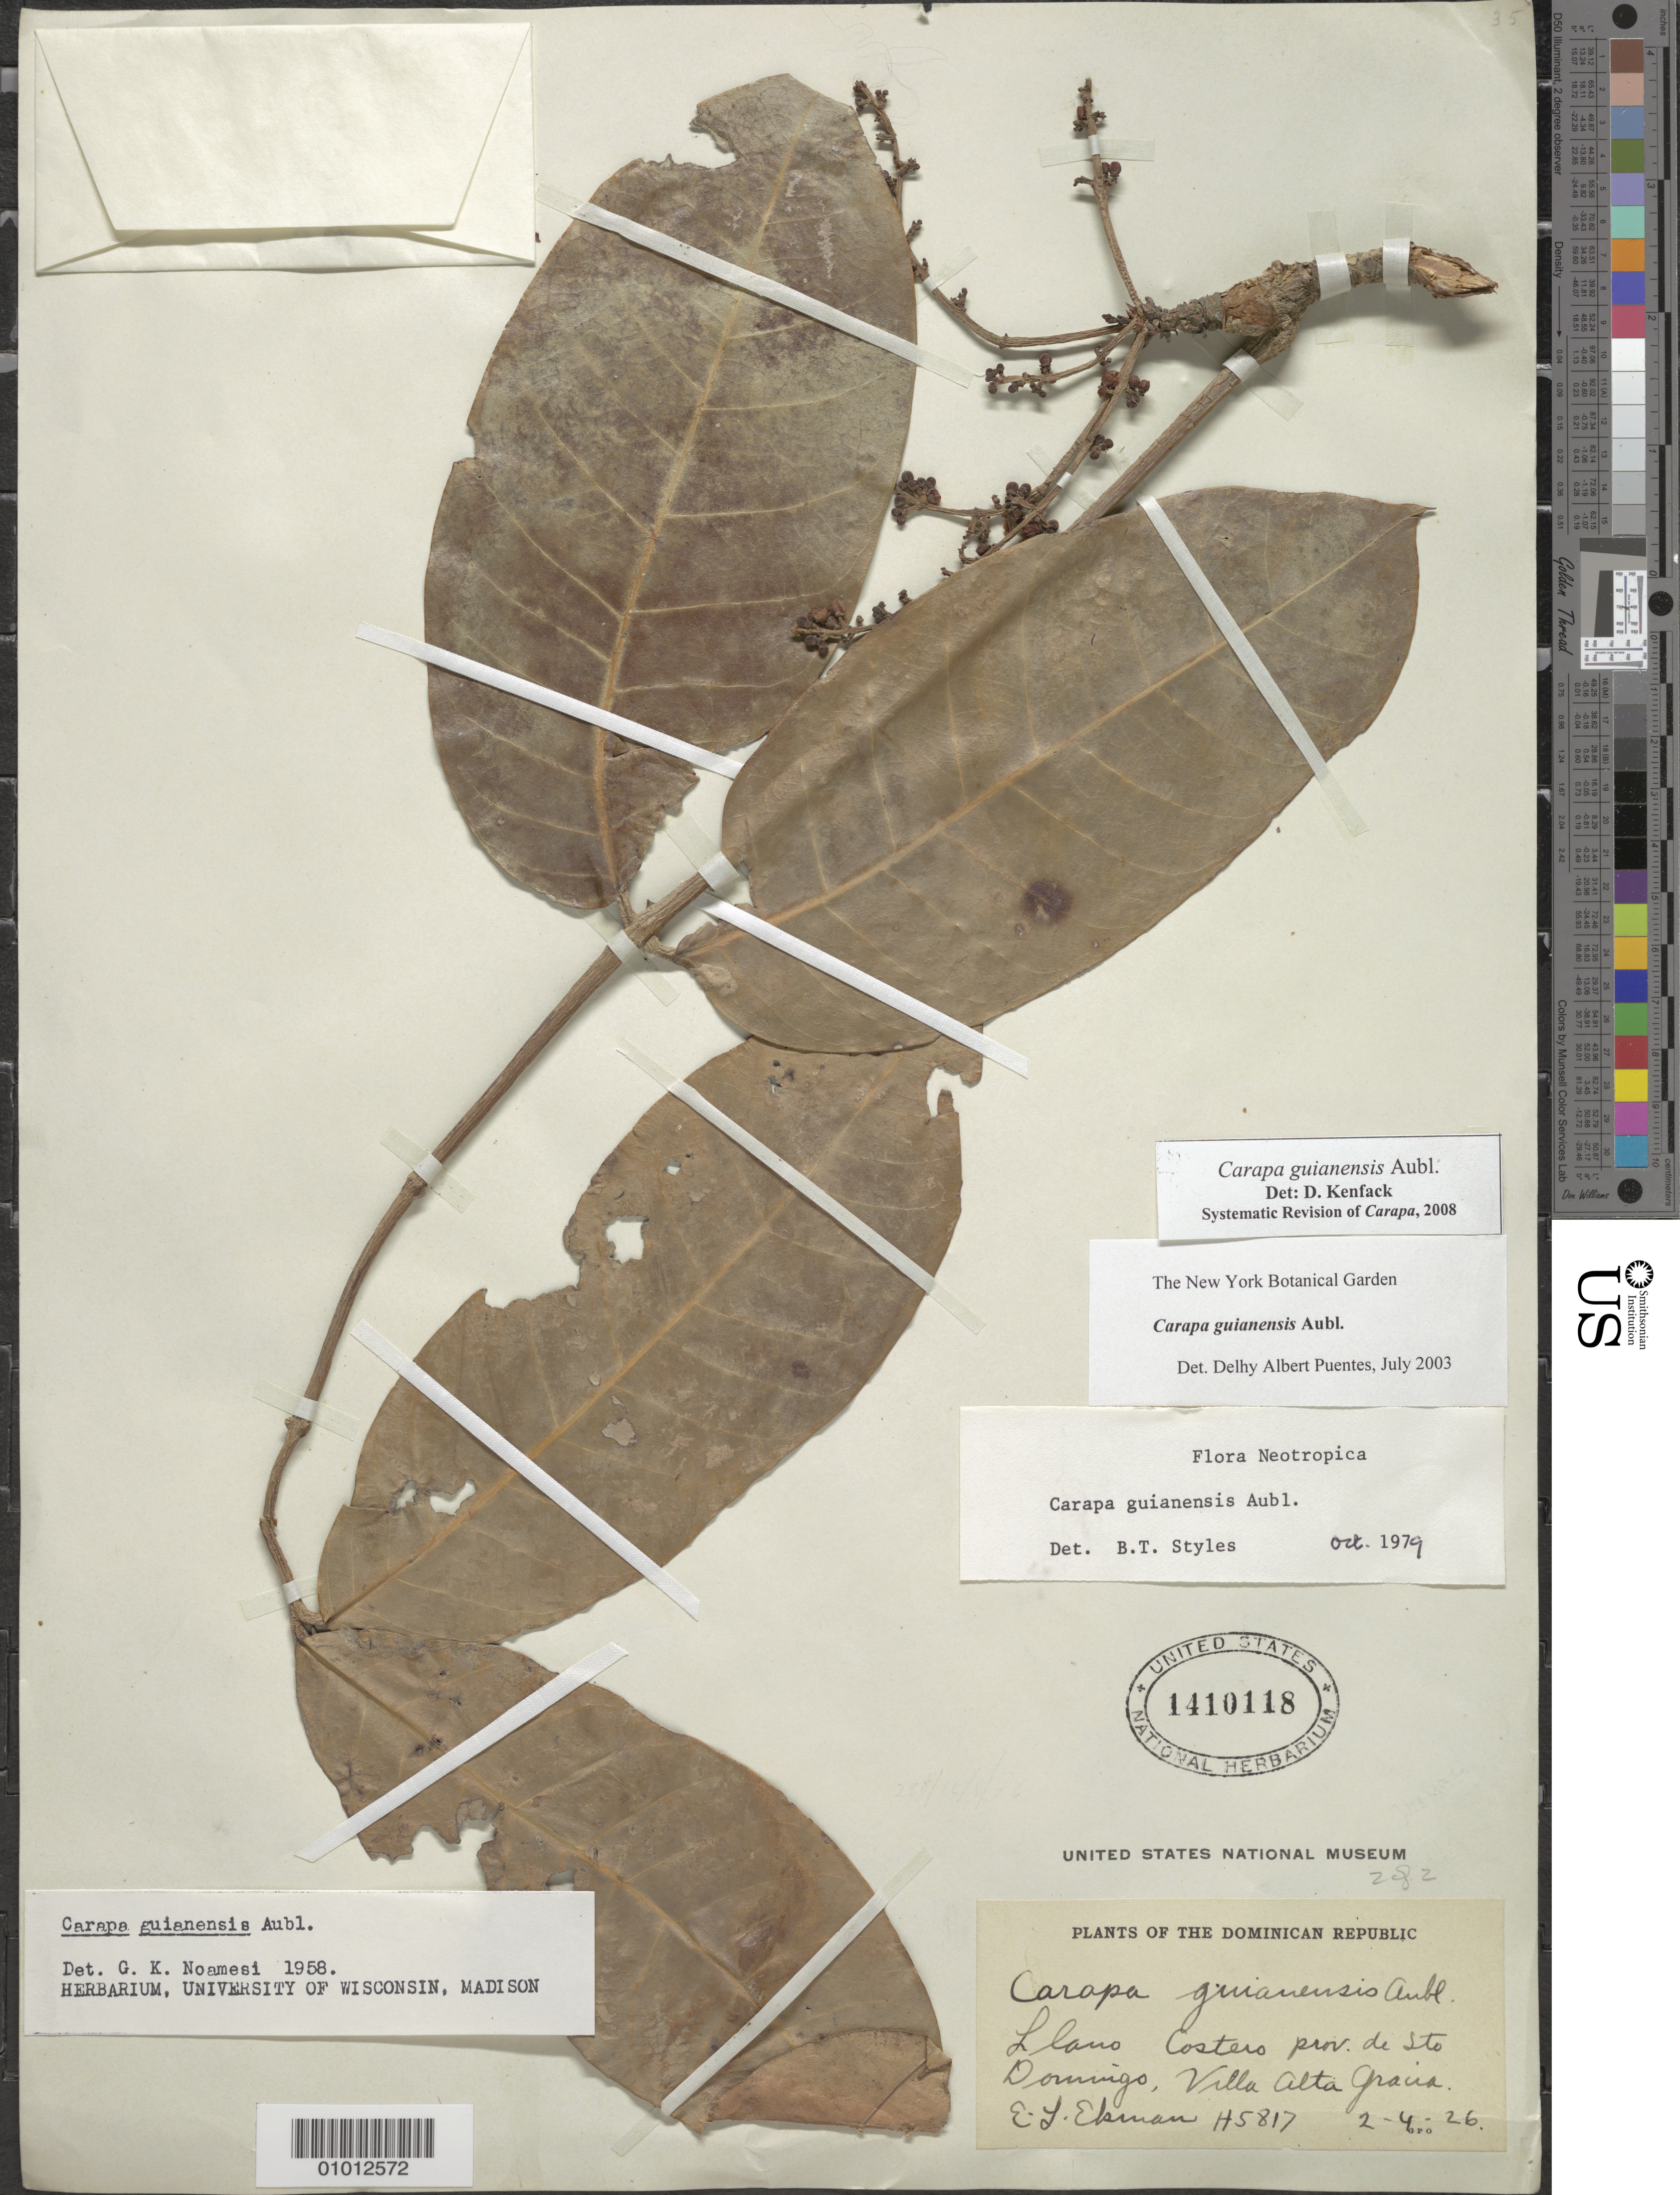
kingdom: Plantae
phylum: Tracheophyta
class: Magnoliopsida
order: Sapindales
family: Meliaceae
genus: Carapa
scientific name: Carapa guianensis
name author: Aubl.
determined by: Kenfack, D.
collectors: E. L. Ekman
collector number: H 5817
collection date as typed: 02 Apr 1926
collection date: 1926-04-02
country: Dominican Republic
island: Hispaniola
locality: Villa Alta Gracia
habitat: Llano costero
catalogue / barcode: US 1410118